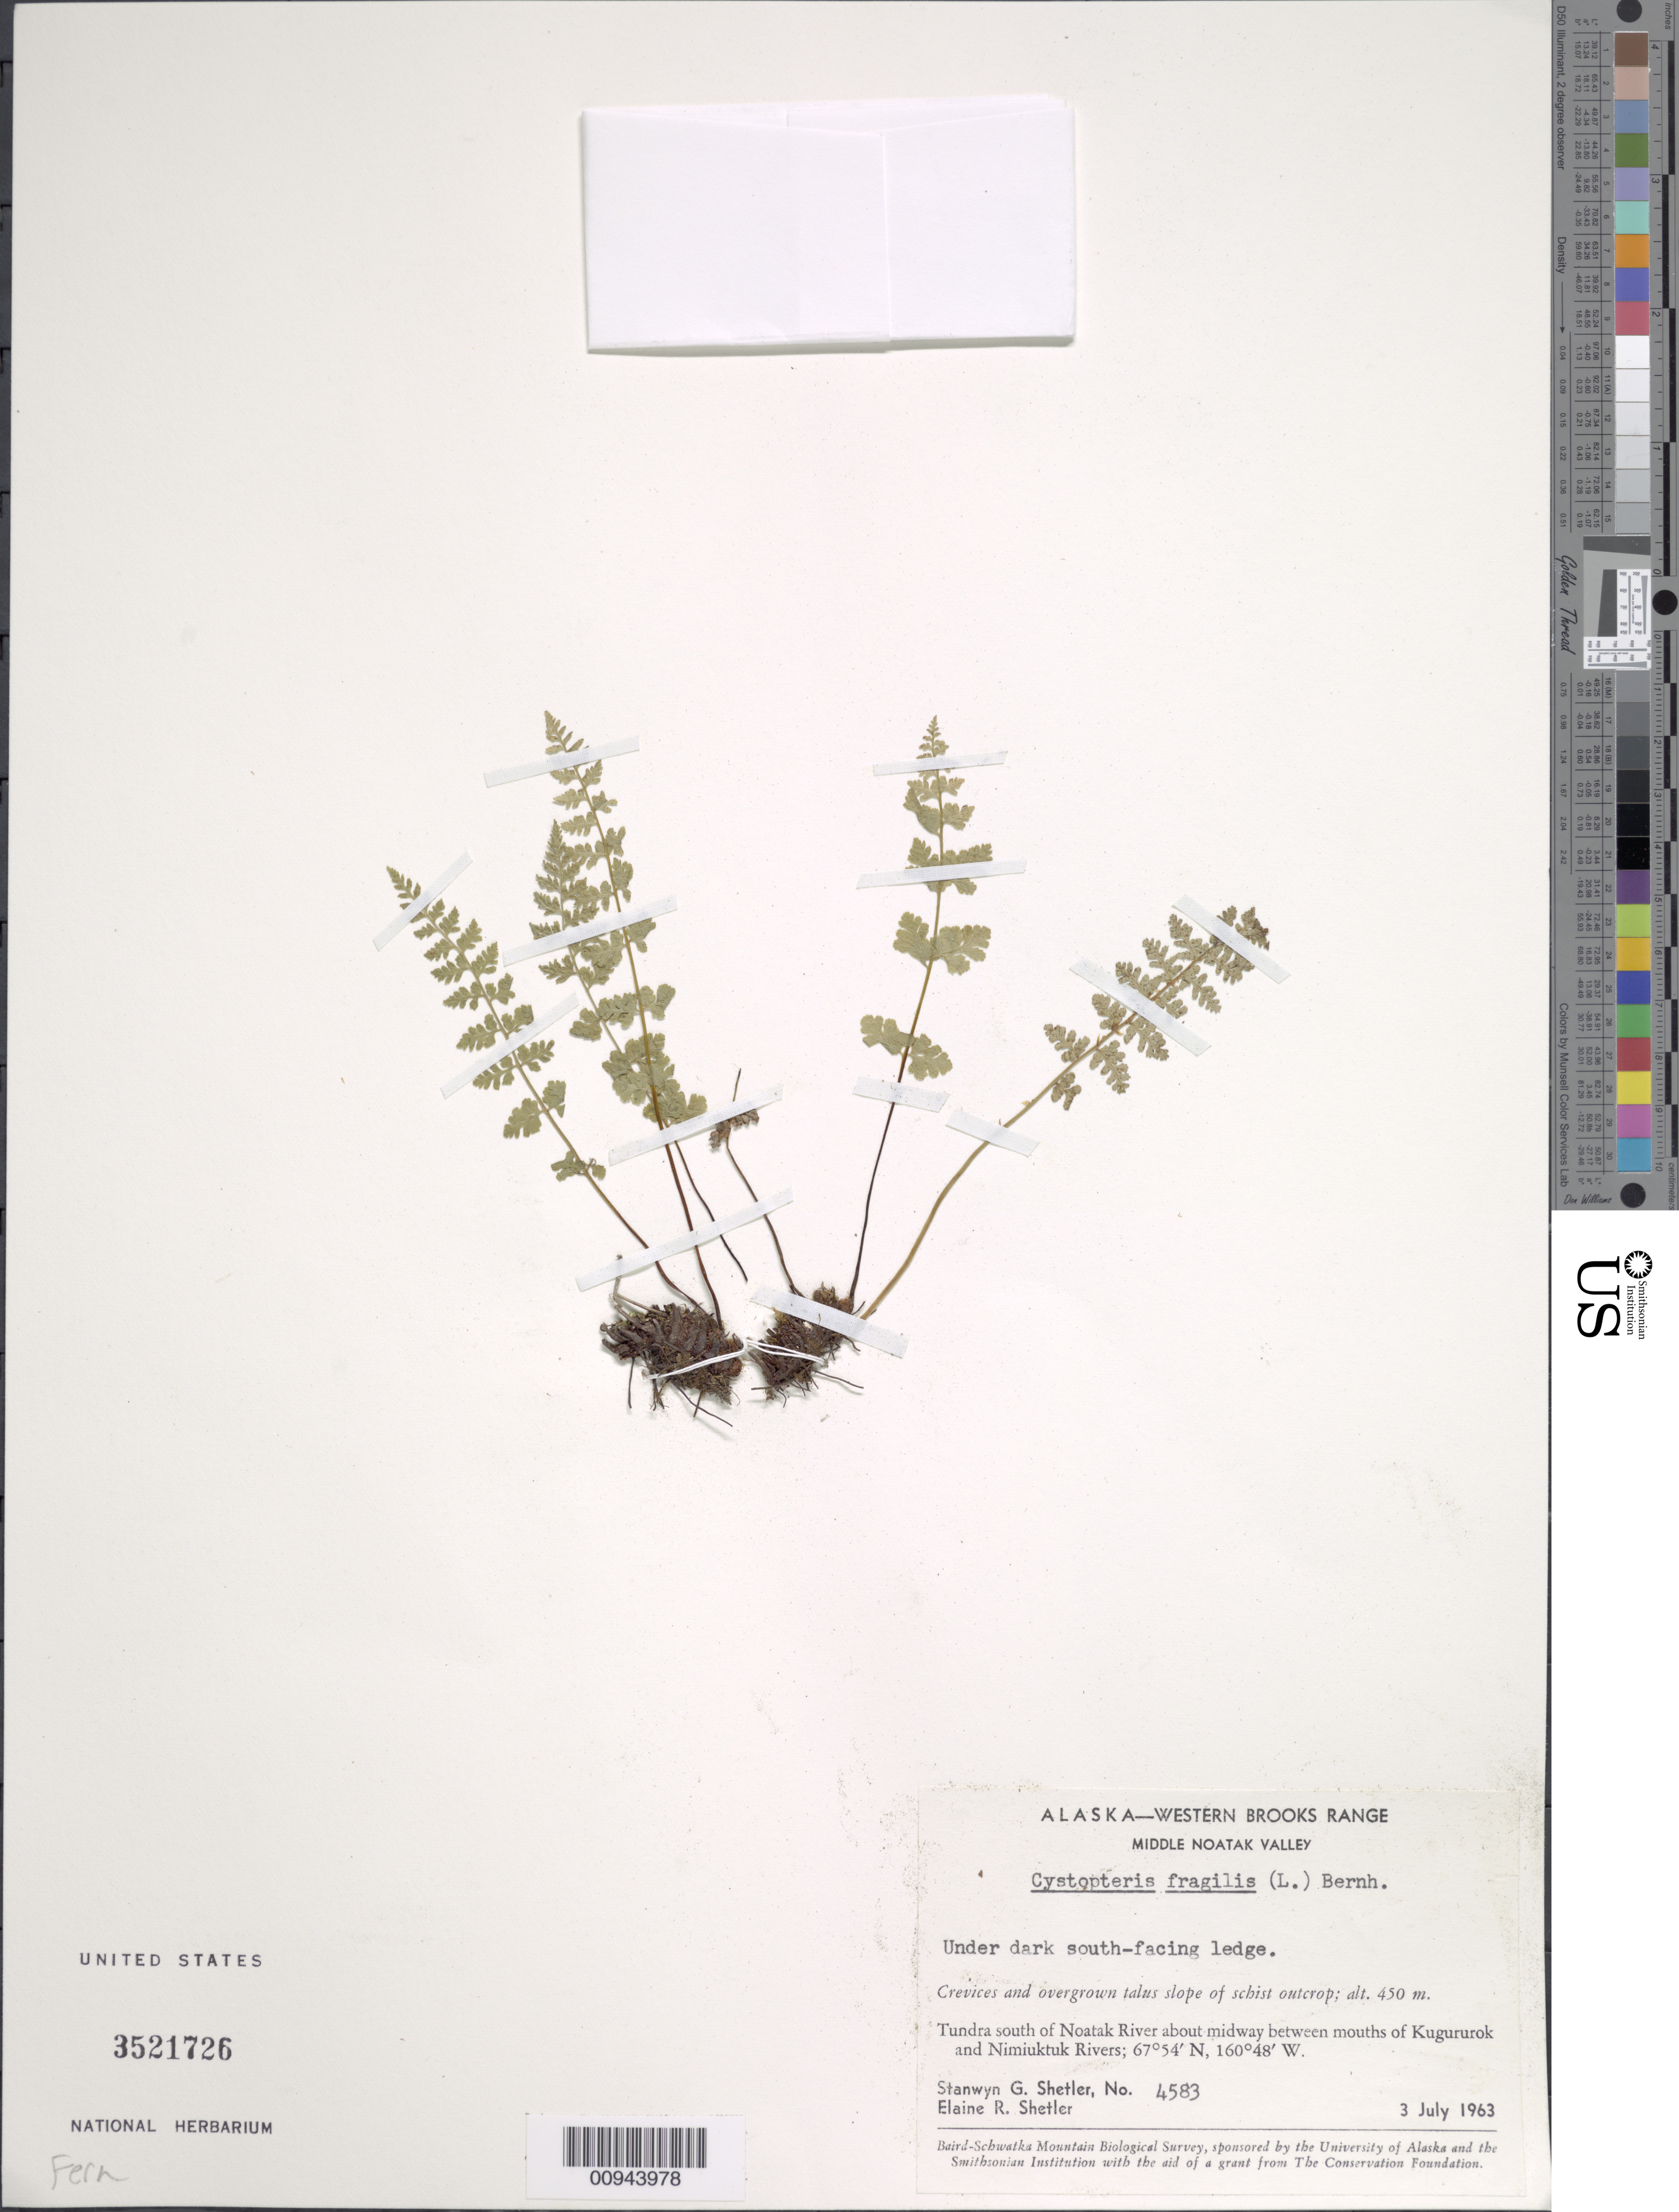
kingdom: Plantae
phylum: Tracheophyta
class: Polypodiopsida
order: Polypodiales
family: Cystopteridaceae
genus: Cystopteris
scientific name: Cystopteris fragilis var. fragilis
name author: (L.) Bernh.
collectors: S. Shetler & E. R. Shetler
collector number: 4583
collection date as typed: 03 Jul 1963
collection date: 1963-07-03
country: United States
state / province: Alaska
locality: S of Noatak River about midway between mouths of Kugururok and Nimiuktuk Rivers. Western Brooks Range, Middle Noatak Valley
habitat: Tundra. Crevices and overgrown talus slope of schist outcrop. Under dark south-facing ledge.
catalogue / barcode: US 3521726